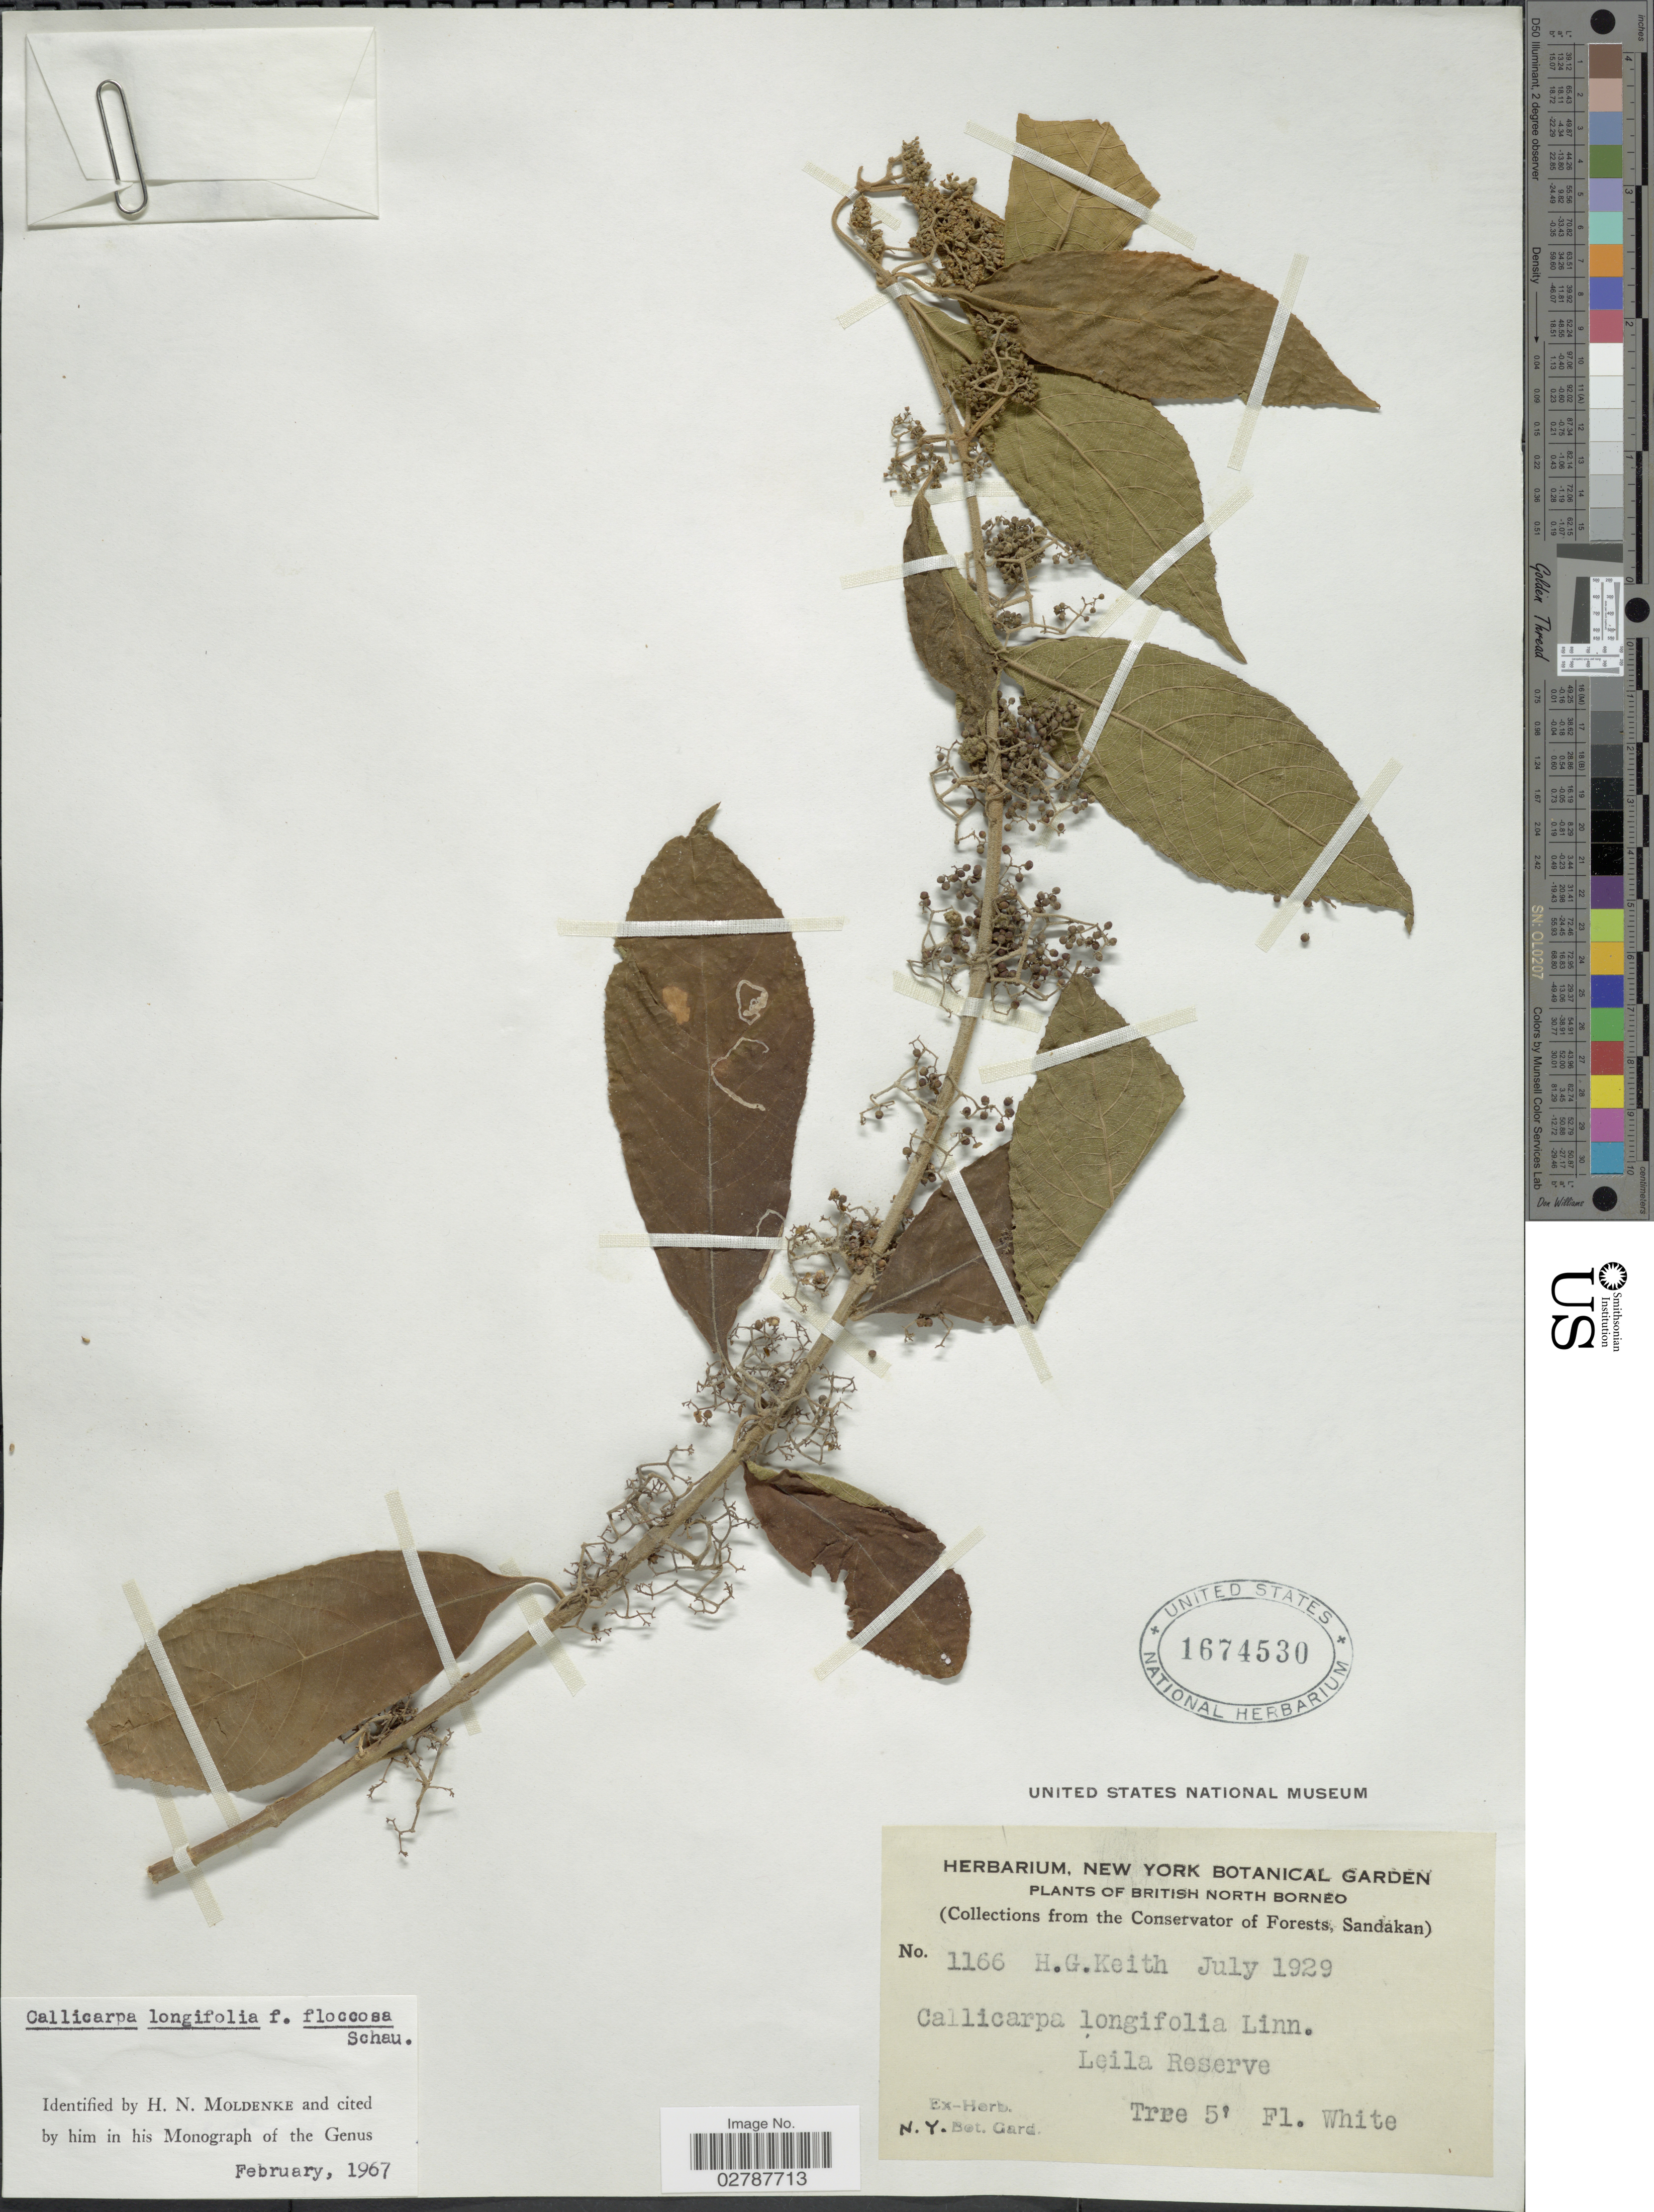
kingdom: Plantae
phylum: Tracheophyta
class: Magnoliopsida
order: Lamiales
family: Lamiaceae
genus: Callicarpa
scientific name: Callicarpa longifolia f. floccosa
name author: Schauer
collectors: H. Keith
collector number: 1166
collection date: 1929-07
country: Malaysia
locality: British North Borneo. Leila Reserve.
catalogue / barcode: US 1674530